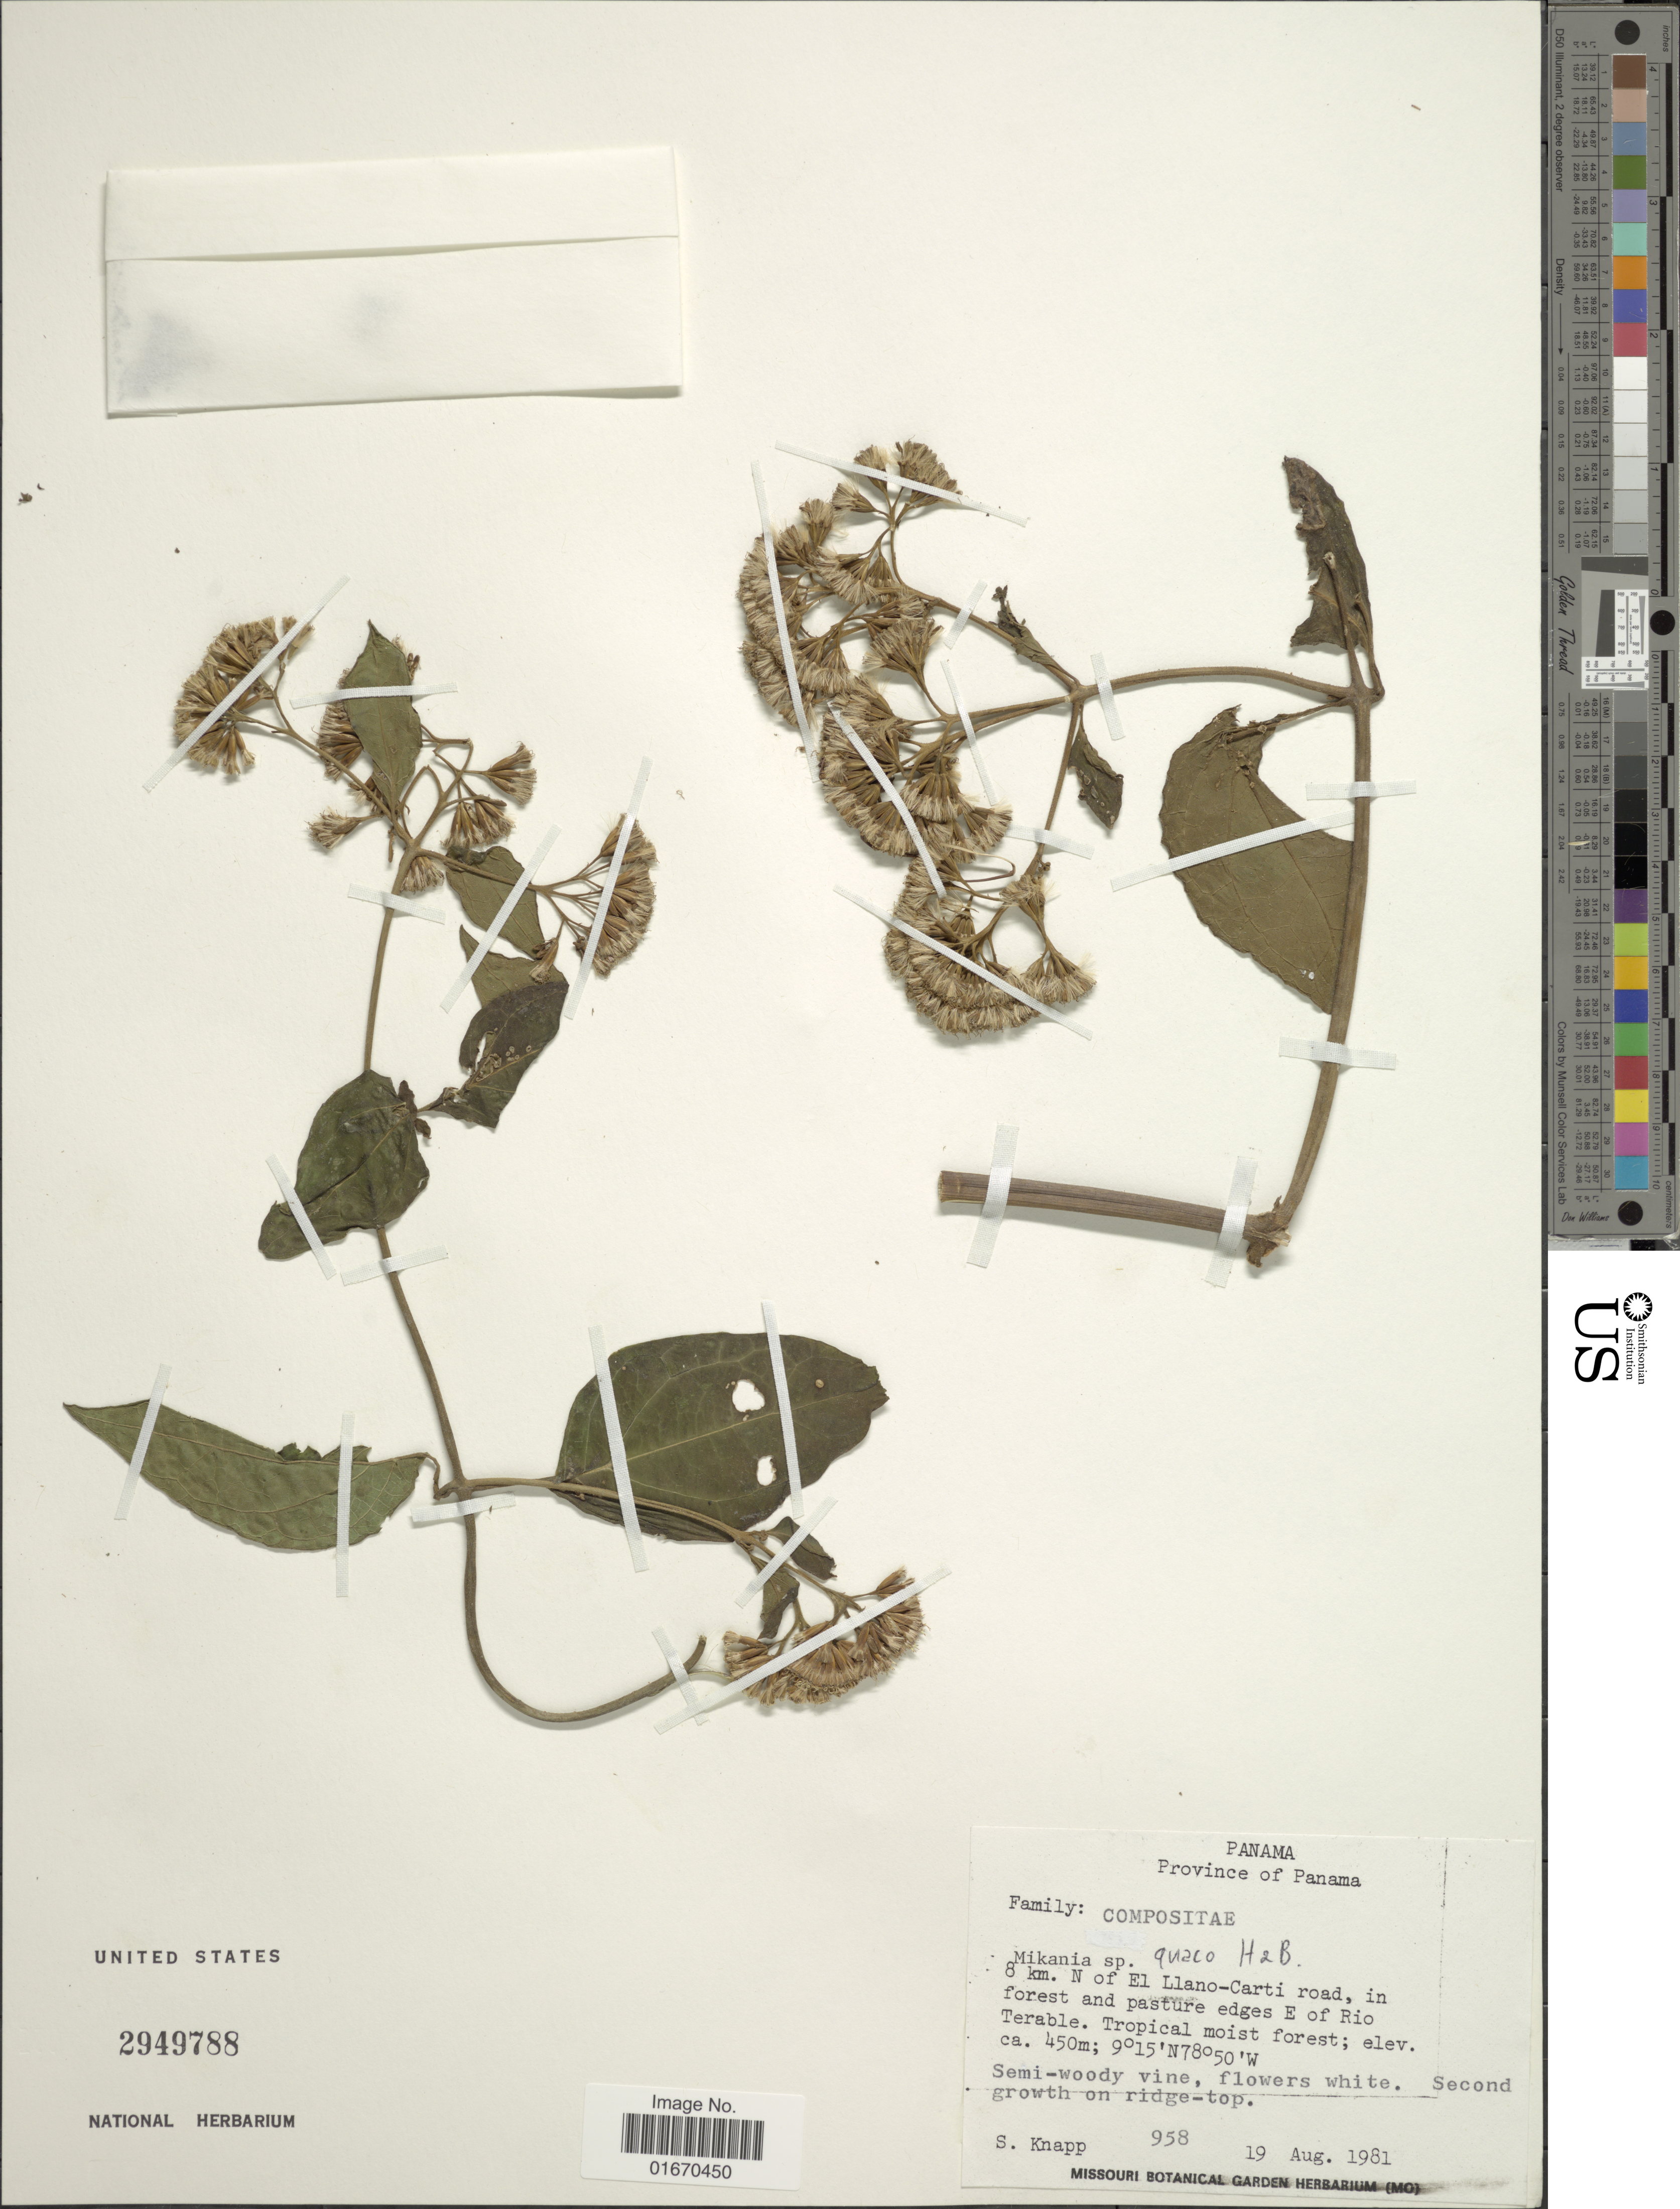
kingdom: Plantae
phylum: Tracheophyta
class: Magnoliopsida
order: Asterales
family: Asteraceae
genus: Mikania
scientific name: Mikania guaco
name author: Humb. & Bonpl.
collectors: S. Knapp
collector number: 958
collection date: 1981-08-19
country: Panama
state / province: Panamá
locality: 8 km N of El Llano-Carti road, E of Rio Terable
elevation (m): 450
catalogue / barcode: US 2949788